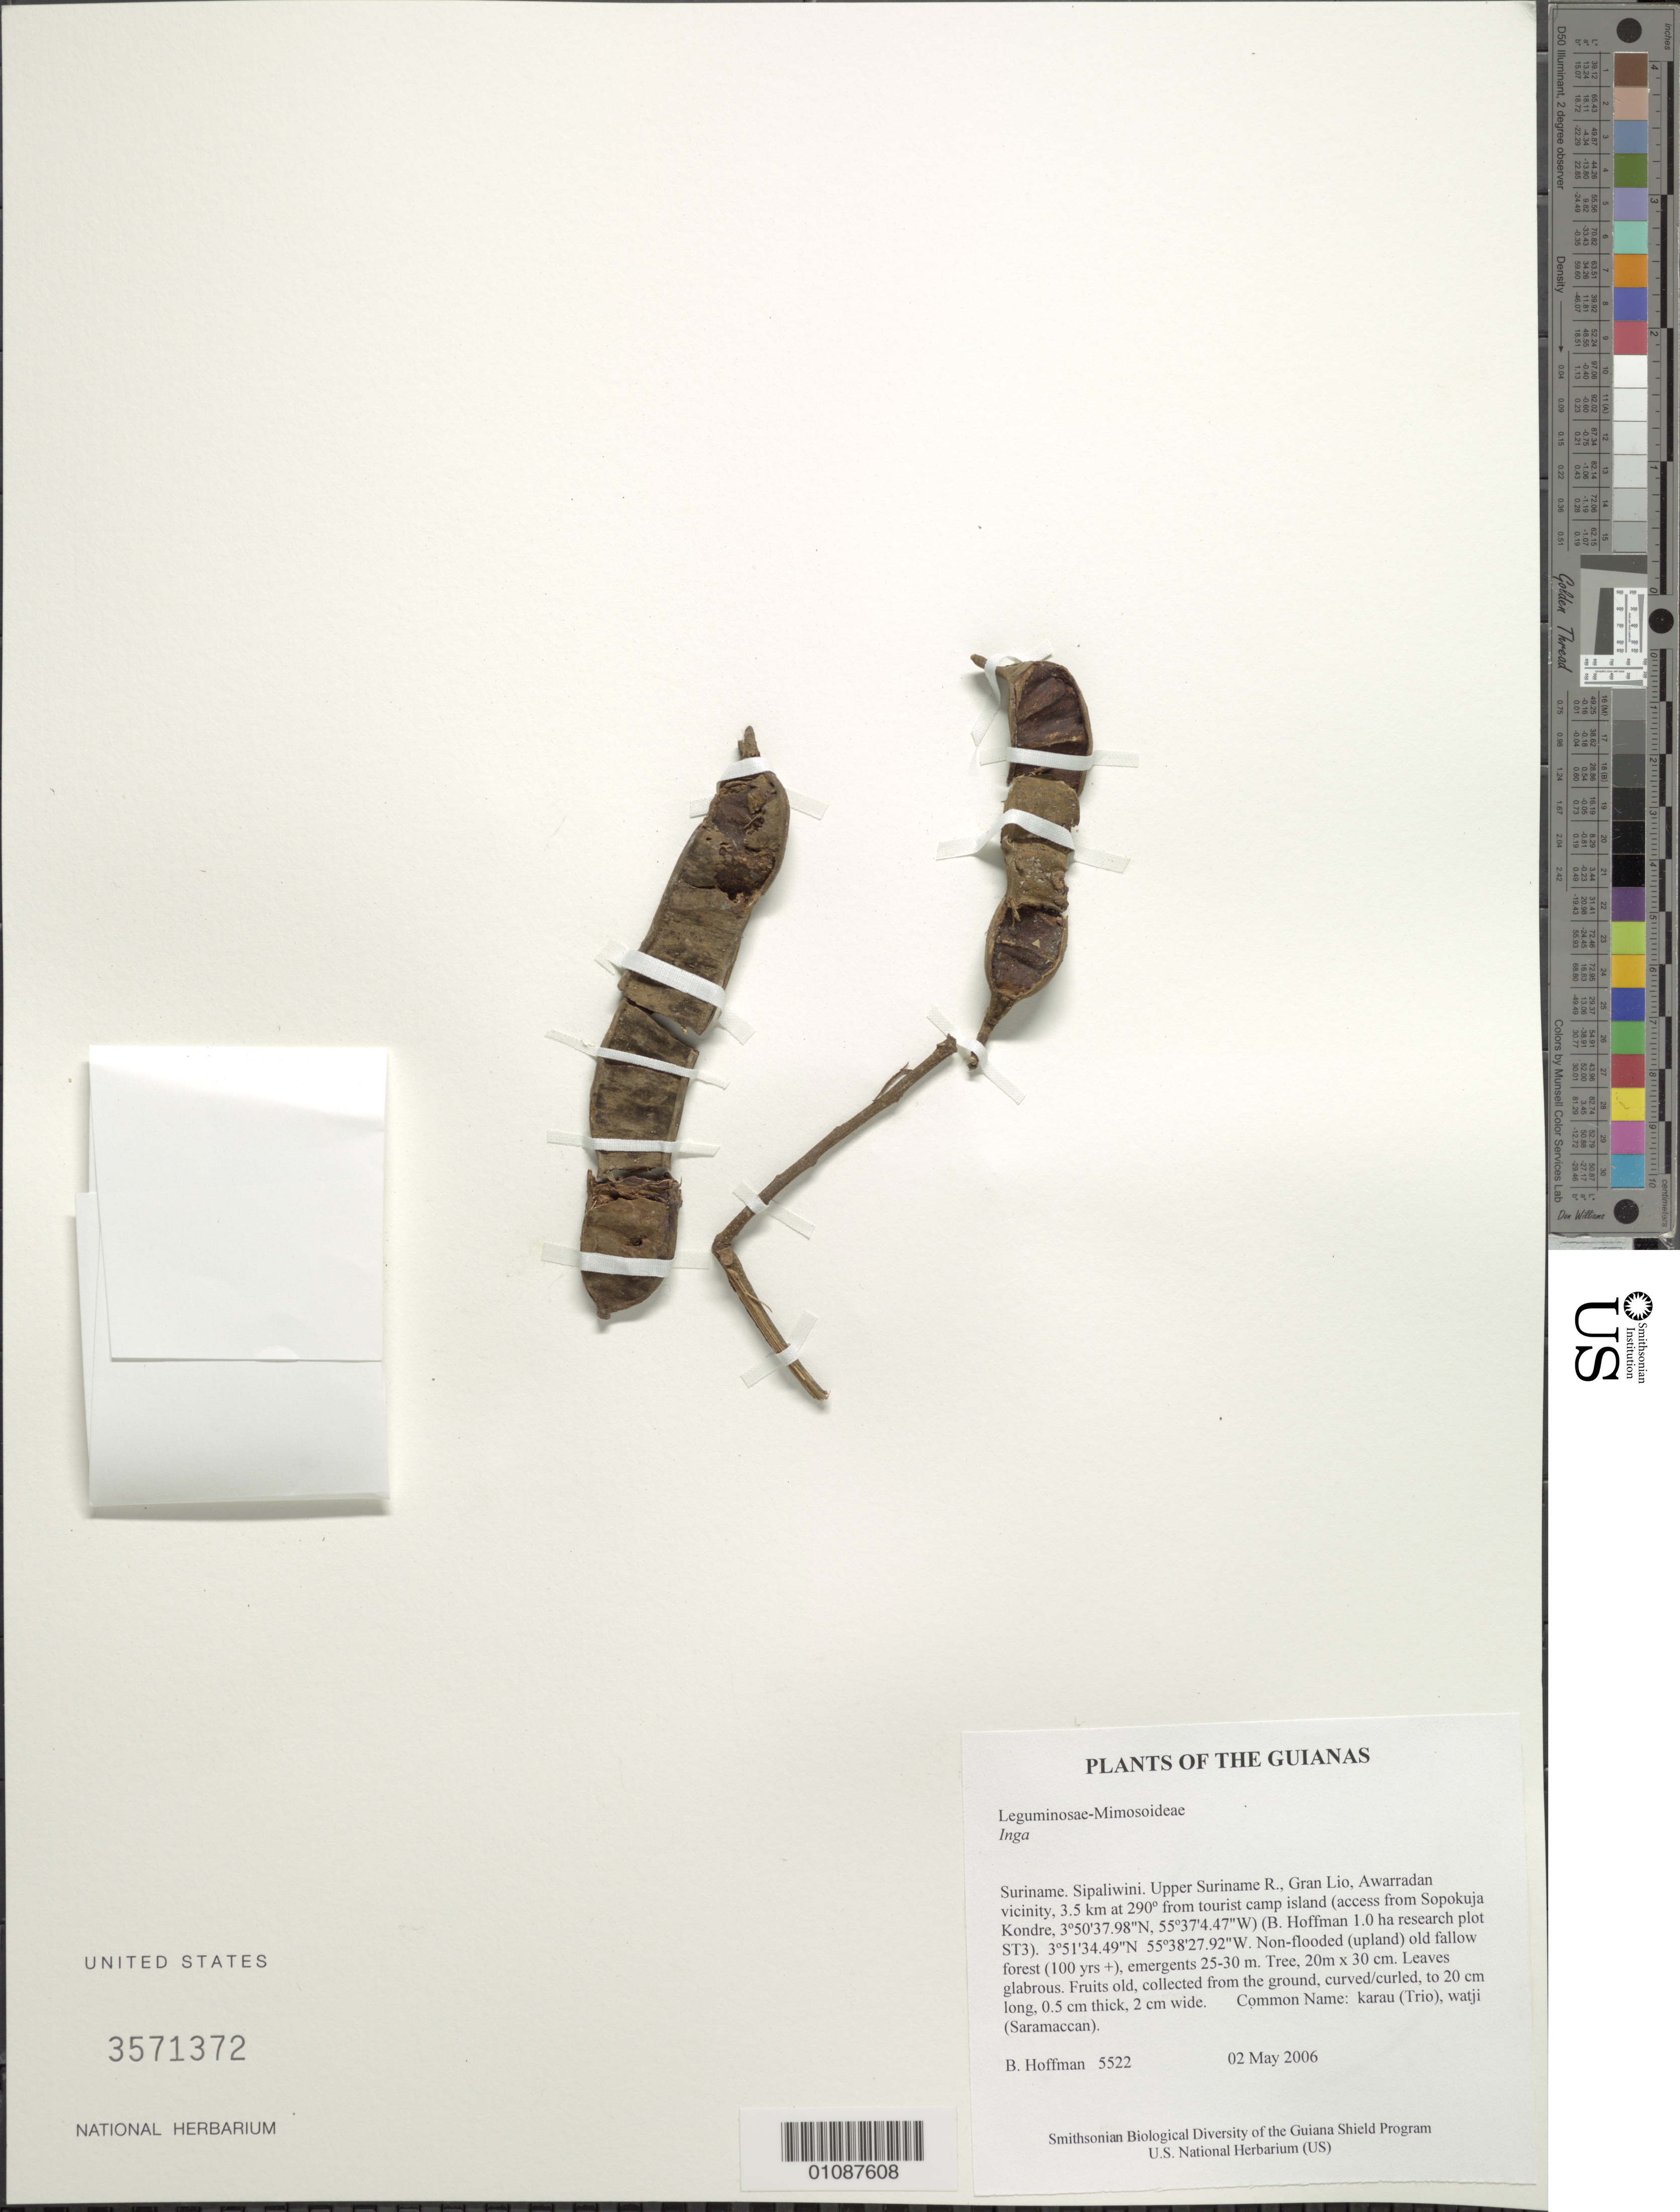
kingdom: Plantae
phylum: Tracheophyta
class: Magnoliopsida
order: Fabales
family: Fabaceae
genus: Inga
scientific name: Inga sp.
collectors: B. Hoffman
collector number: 5522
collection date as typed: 02 May 2006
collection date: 2006-05-02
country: Suriname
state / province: Sipaliwini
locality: Upper Suriname R., Gran Lio, Awarradan vicinity, 3.5 km at 290º from tourist camp island (access from Sopokuja Kondre, 3º50'37.98"N, 55º37'4.47"W) (B. Hoffman 1.0 ha research plot ST3)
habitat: Non-flooded (upland) old fallow forest (100 yrs +), emergents 25-30 m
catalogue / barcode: US 3571372